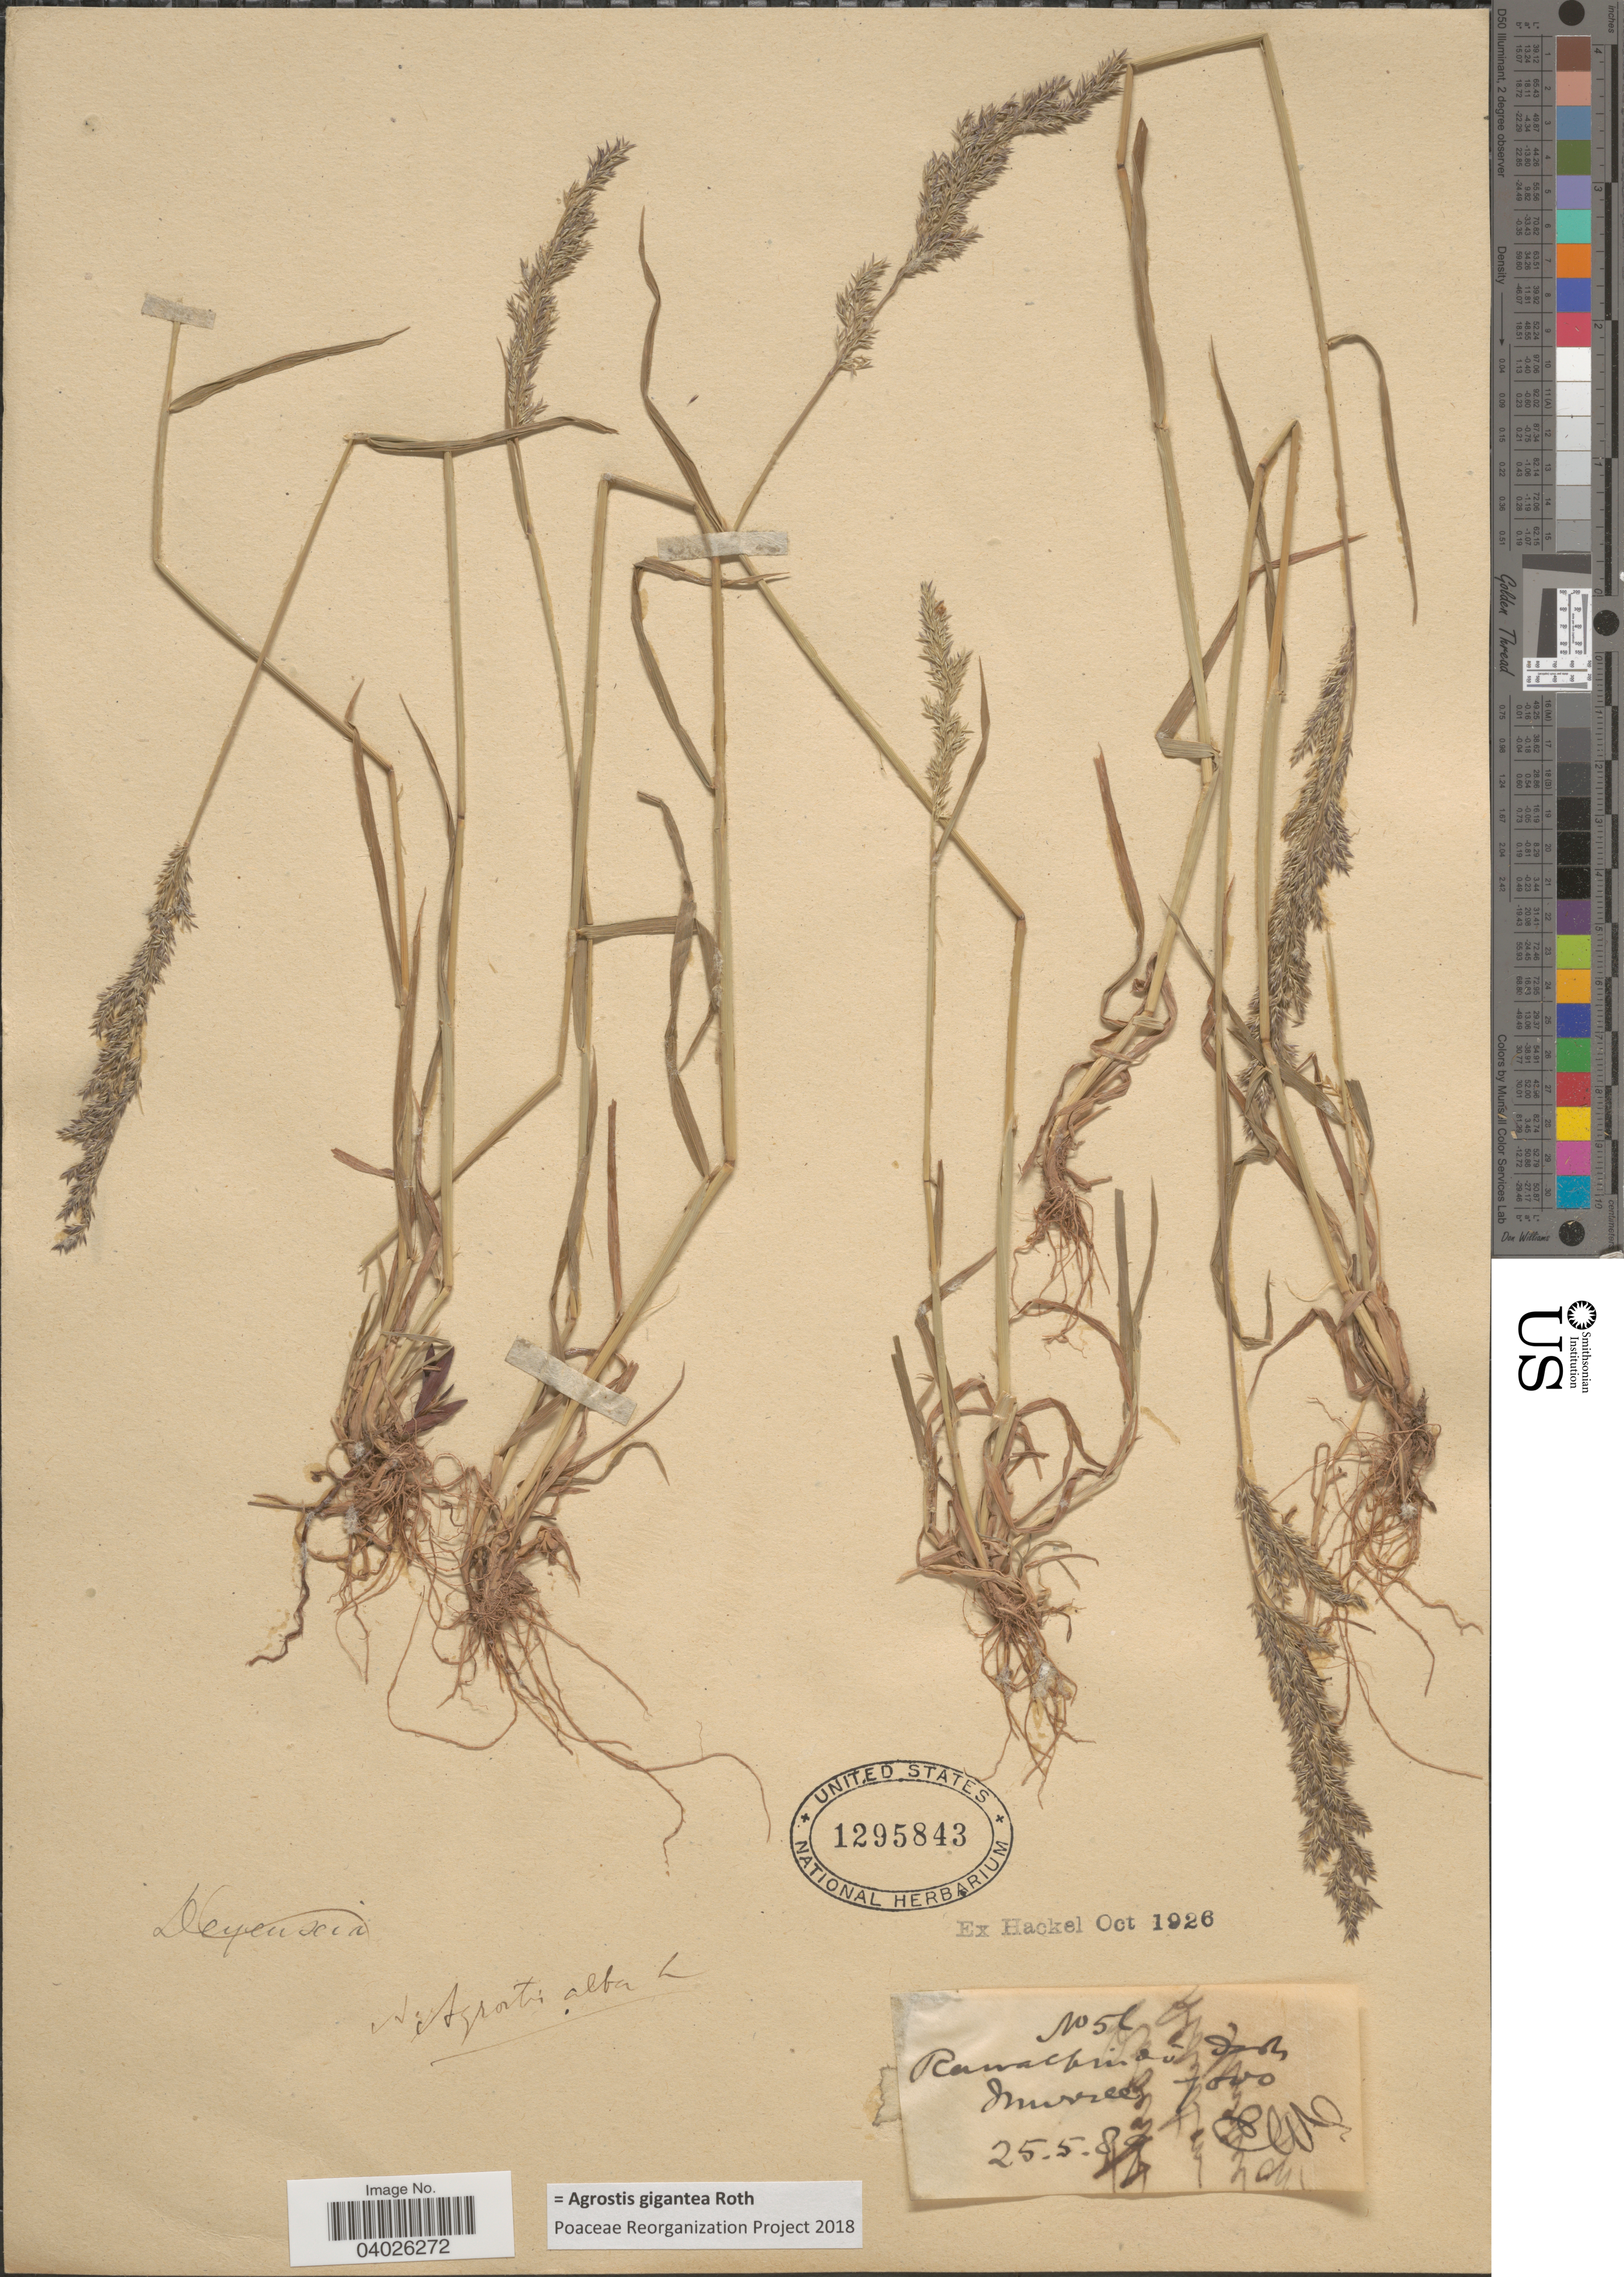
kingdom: Plantae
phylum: Tracheophyta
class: Liliopsida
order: Poales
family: Poaceae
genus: Agrostis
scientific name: Agrostis gigantea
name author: Roth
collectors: C. W.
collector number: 56*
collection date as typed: Transcribed d/m/y: 25/5/87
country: Pakistan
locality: Rawalpindi Dist. Murree.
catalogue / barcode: US 1295843